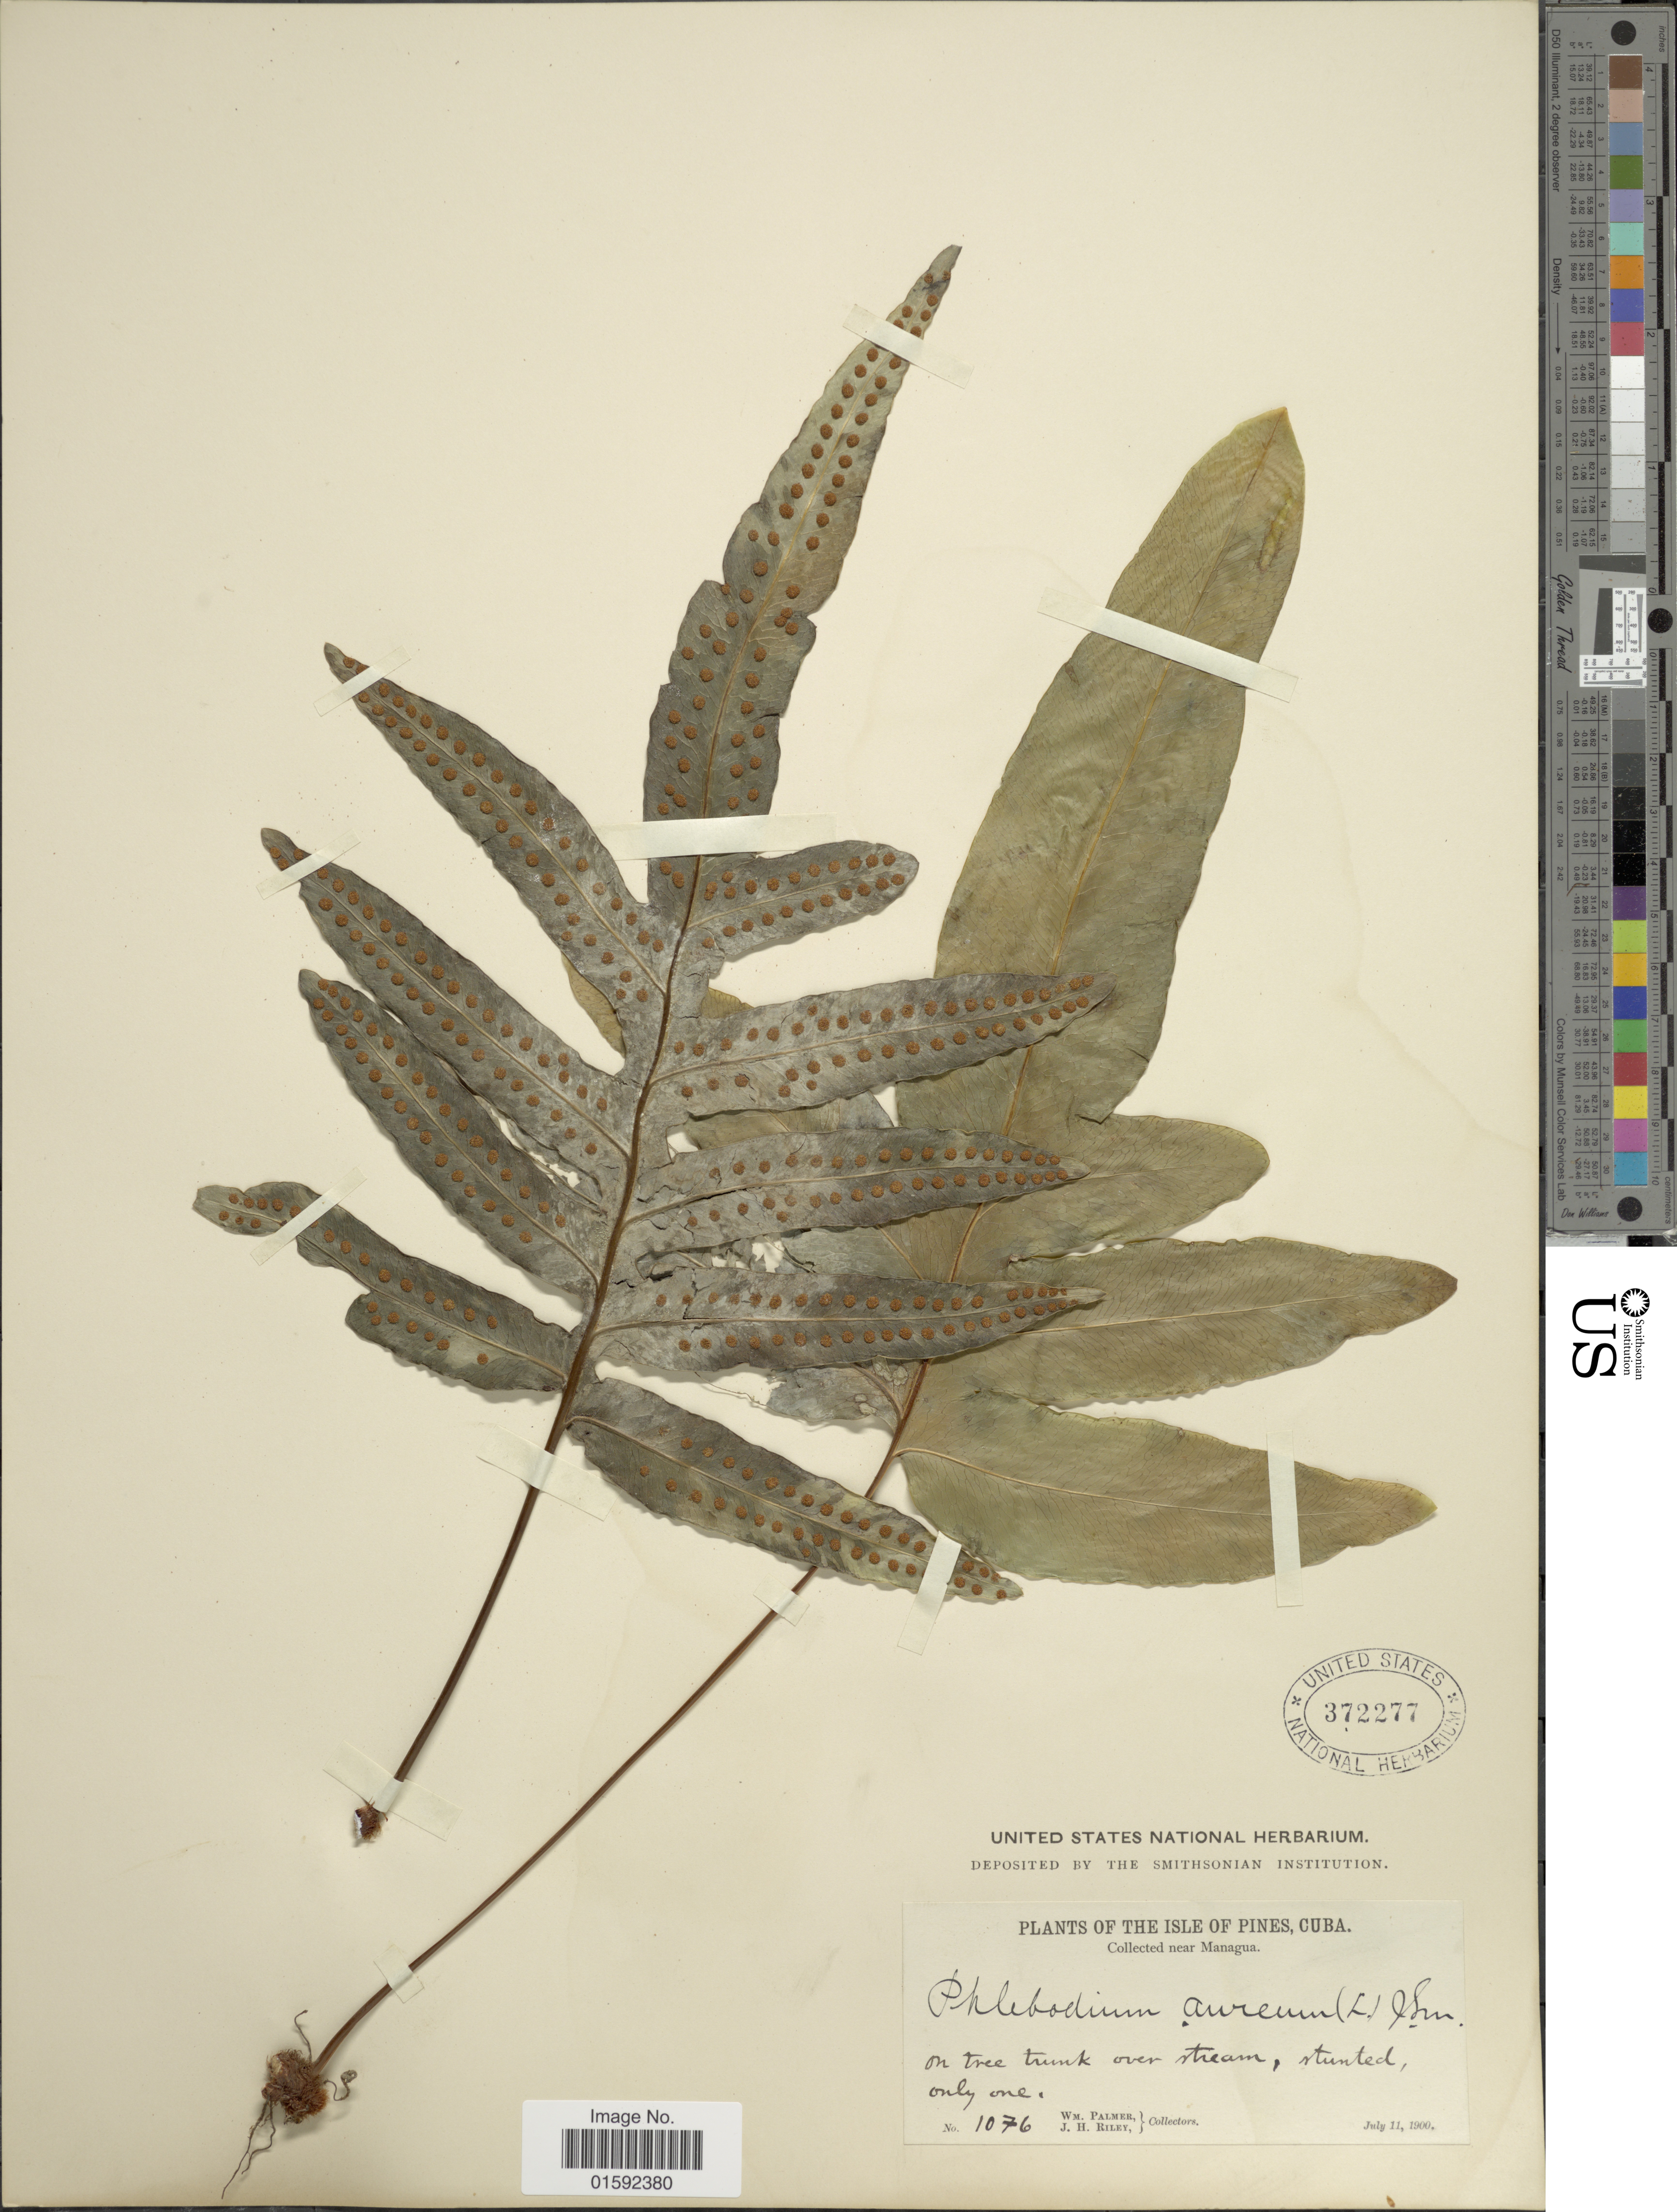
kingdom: Plantae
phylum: Tracheophyta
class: Polypodiopsida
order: Polypodiales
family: Polypodiaceae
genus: Phlebodium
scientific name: Phlebodium aureum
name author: (L.) J. Sm.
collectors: W. Palmer & J. H. Riley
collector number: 1076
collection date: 1900-07-11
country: Cuba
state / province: Isla de la Juventud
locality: The Isle of Pines, Cuba, near Managia.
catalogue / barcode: US 372277